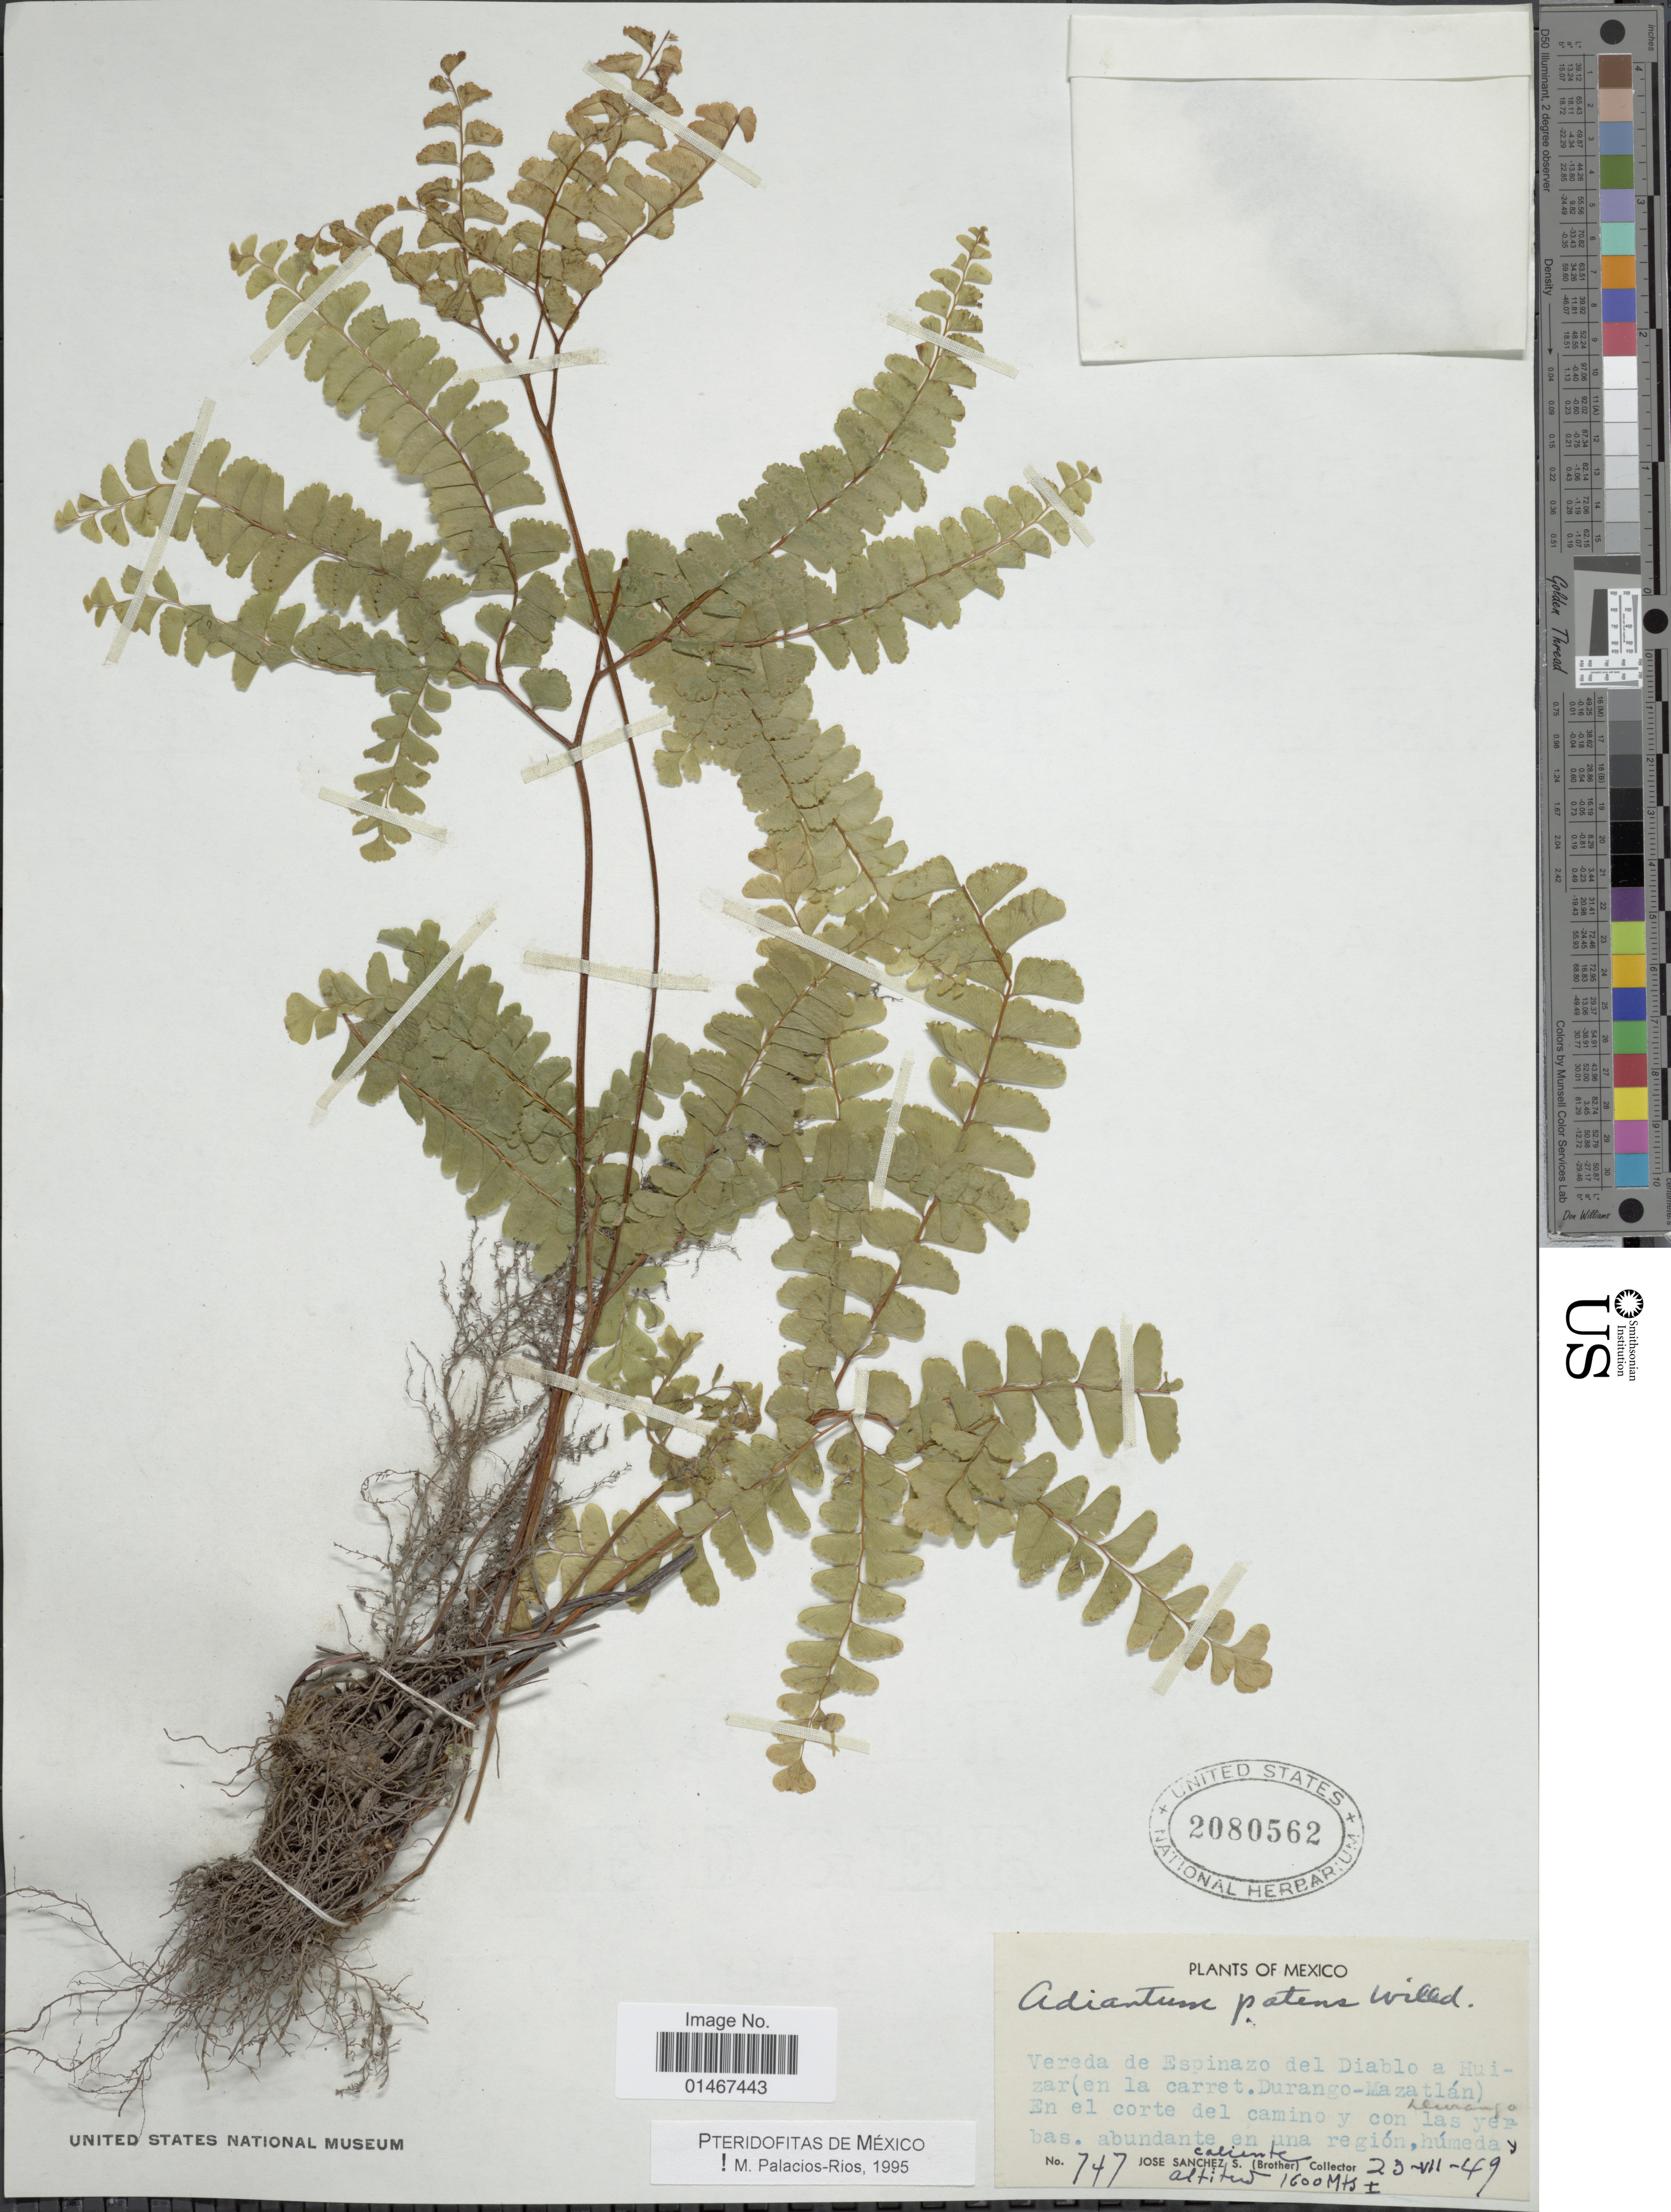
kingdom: Plantae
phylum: Tracheophyta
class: Polypodiopsida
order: Polypodiales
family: Pteridaceae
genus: Adiantum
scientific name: Adiantum patens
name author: Willd.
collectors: J. Sanchez S.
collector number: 747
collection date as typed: Transcribed d/m/y: 23/7/49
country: Mexico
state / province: Durango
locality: Vereda de Espinazo del Diablo a Huizar (en la carret. Durango-Mazatlan). En el corte del camino y con las yerbas.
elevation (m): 1600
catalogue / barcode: US 2080562